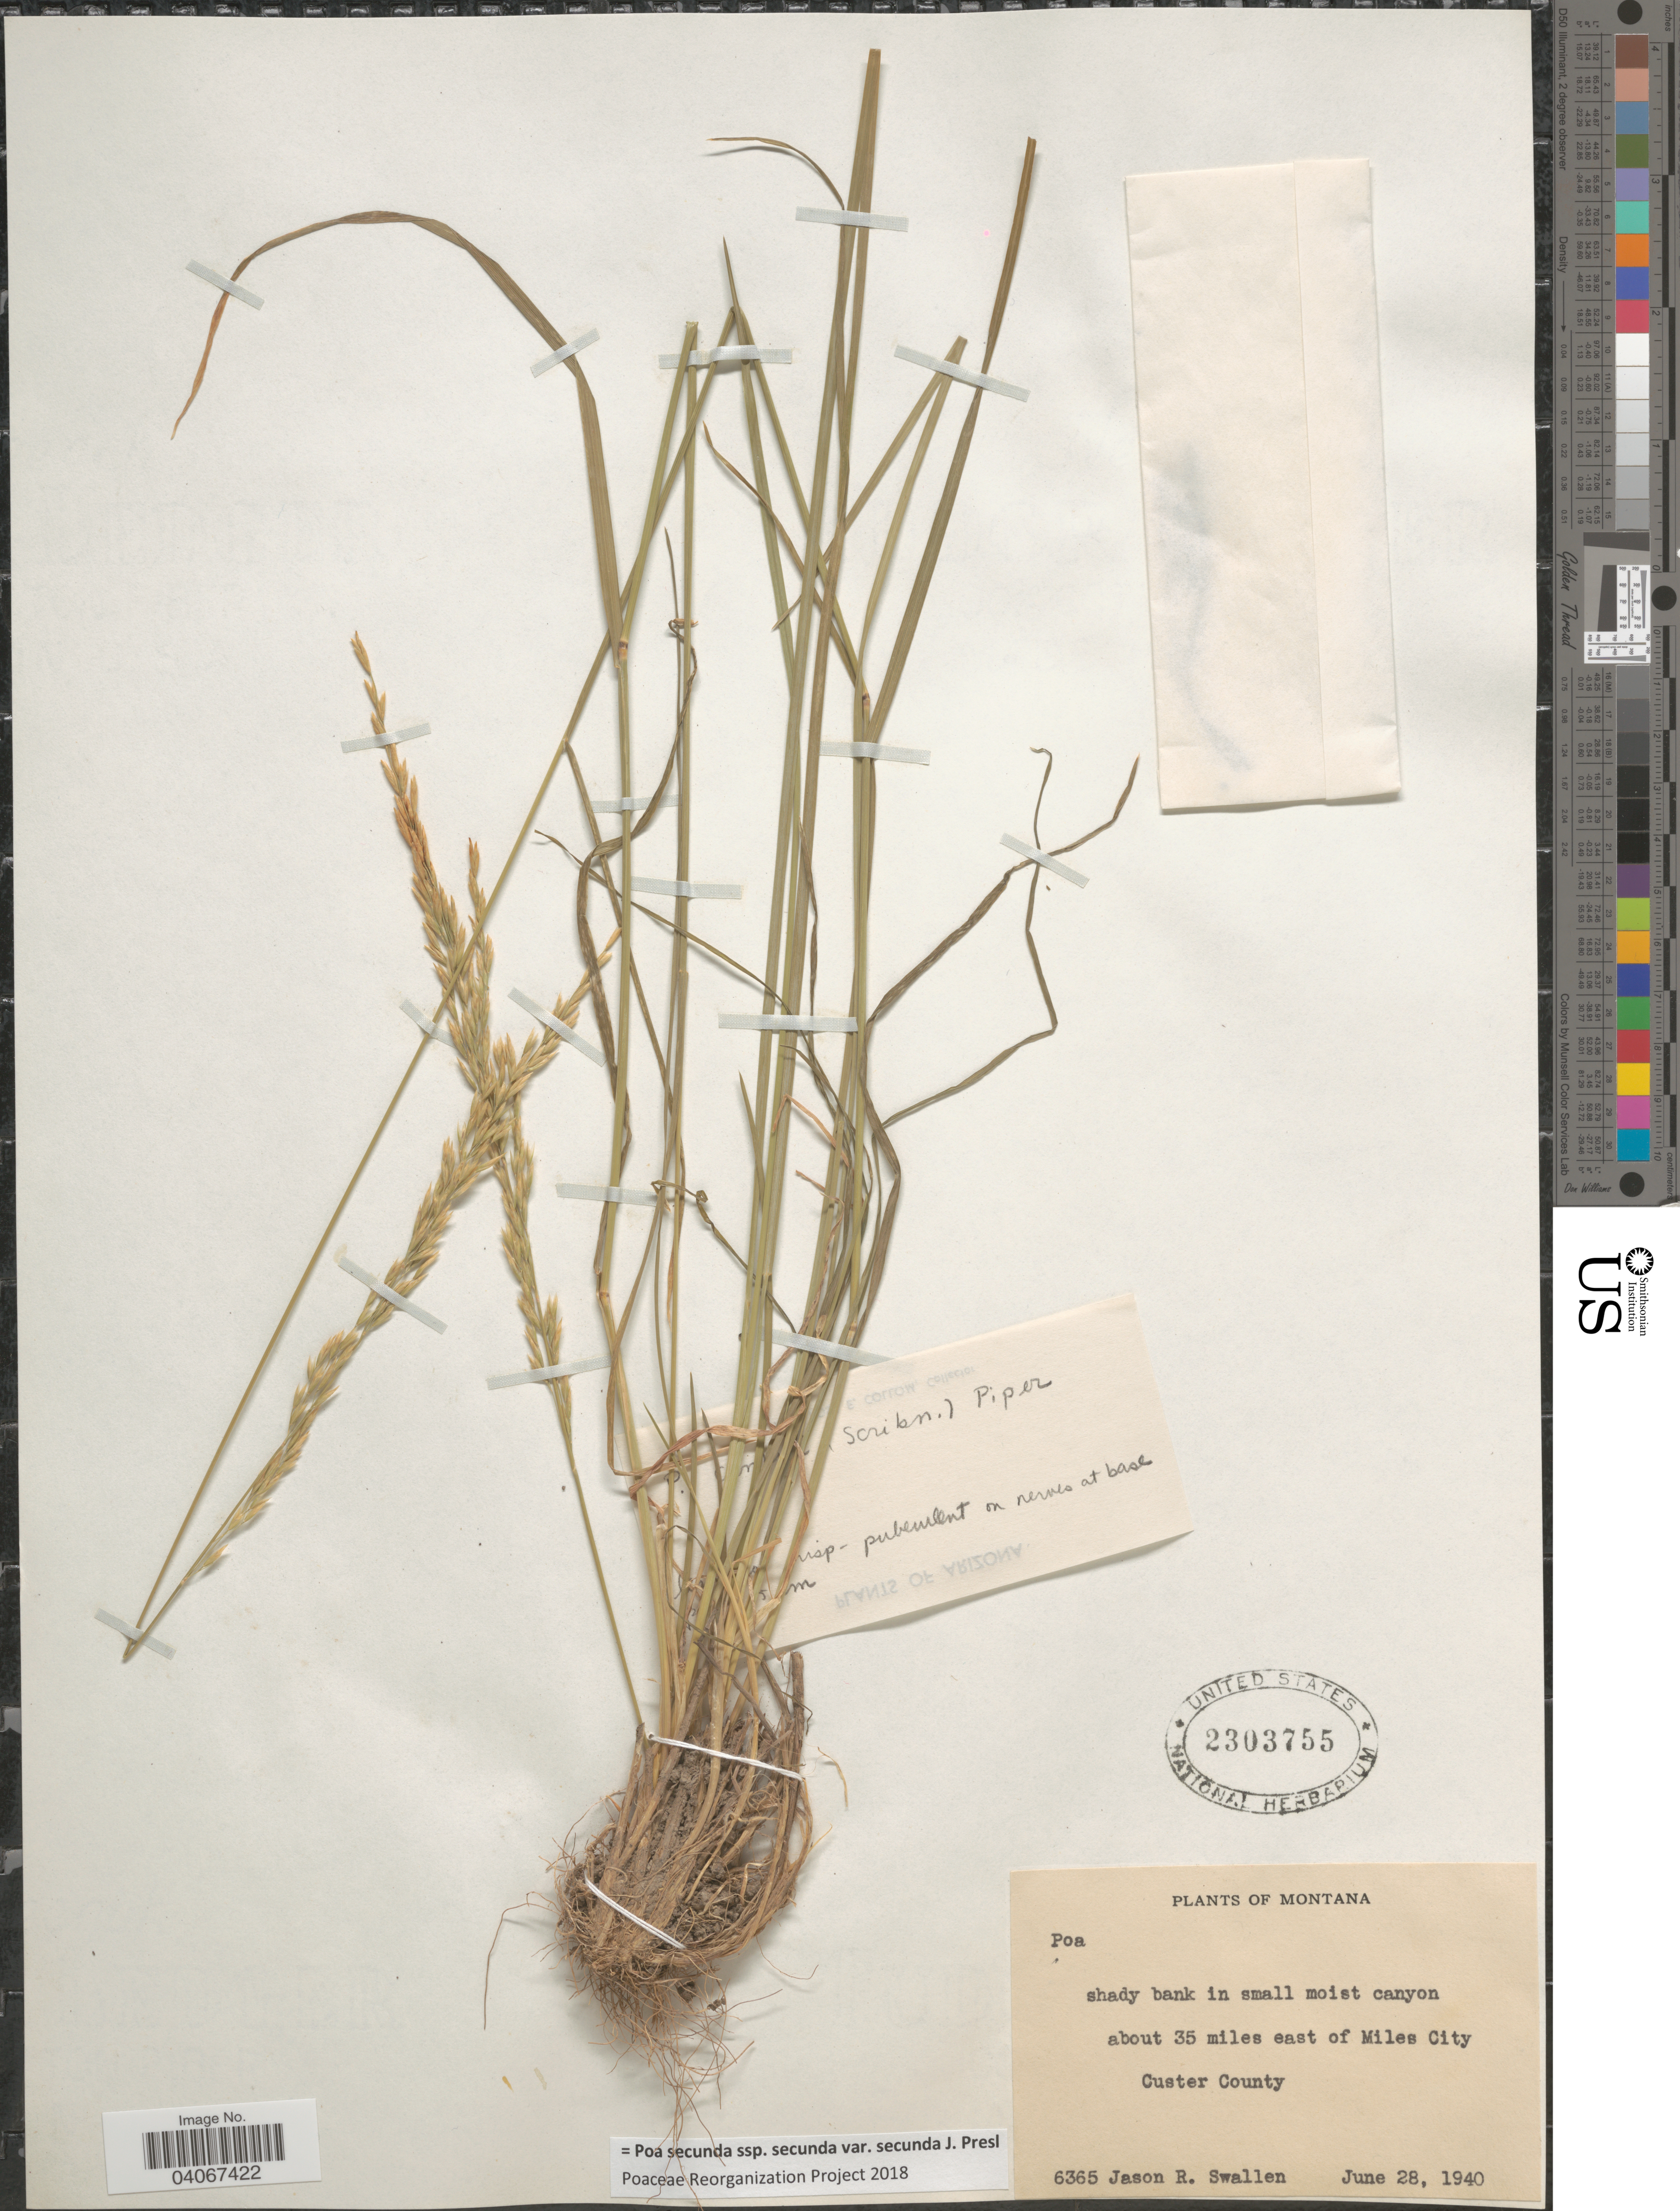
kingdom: Plantae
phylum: Tracheophyta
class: Liliopsida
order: Poales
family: Poaceae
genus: Poa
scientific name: Poa secunda subsp. secunda var. secunda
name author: J. Presl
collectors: J. R. Swallen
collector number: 6365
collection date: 1940-06-28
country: United States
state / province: Montana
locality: Shady bank in small moist canyon about 35 miles east of Miles City. Custer County.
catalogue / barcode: US 2303755